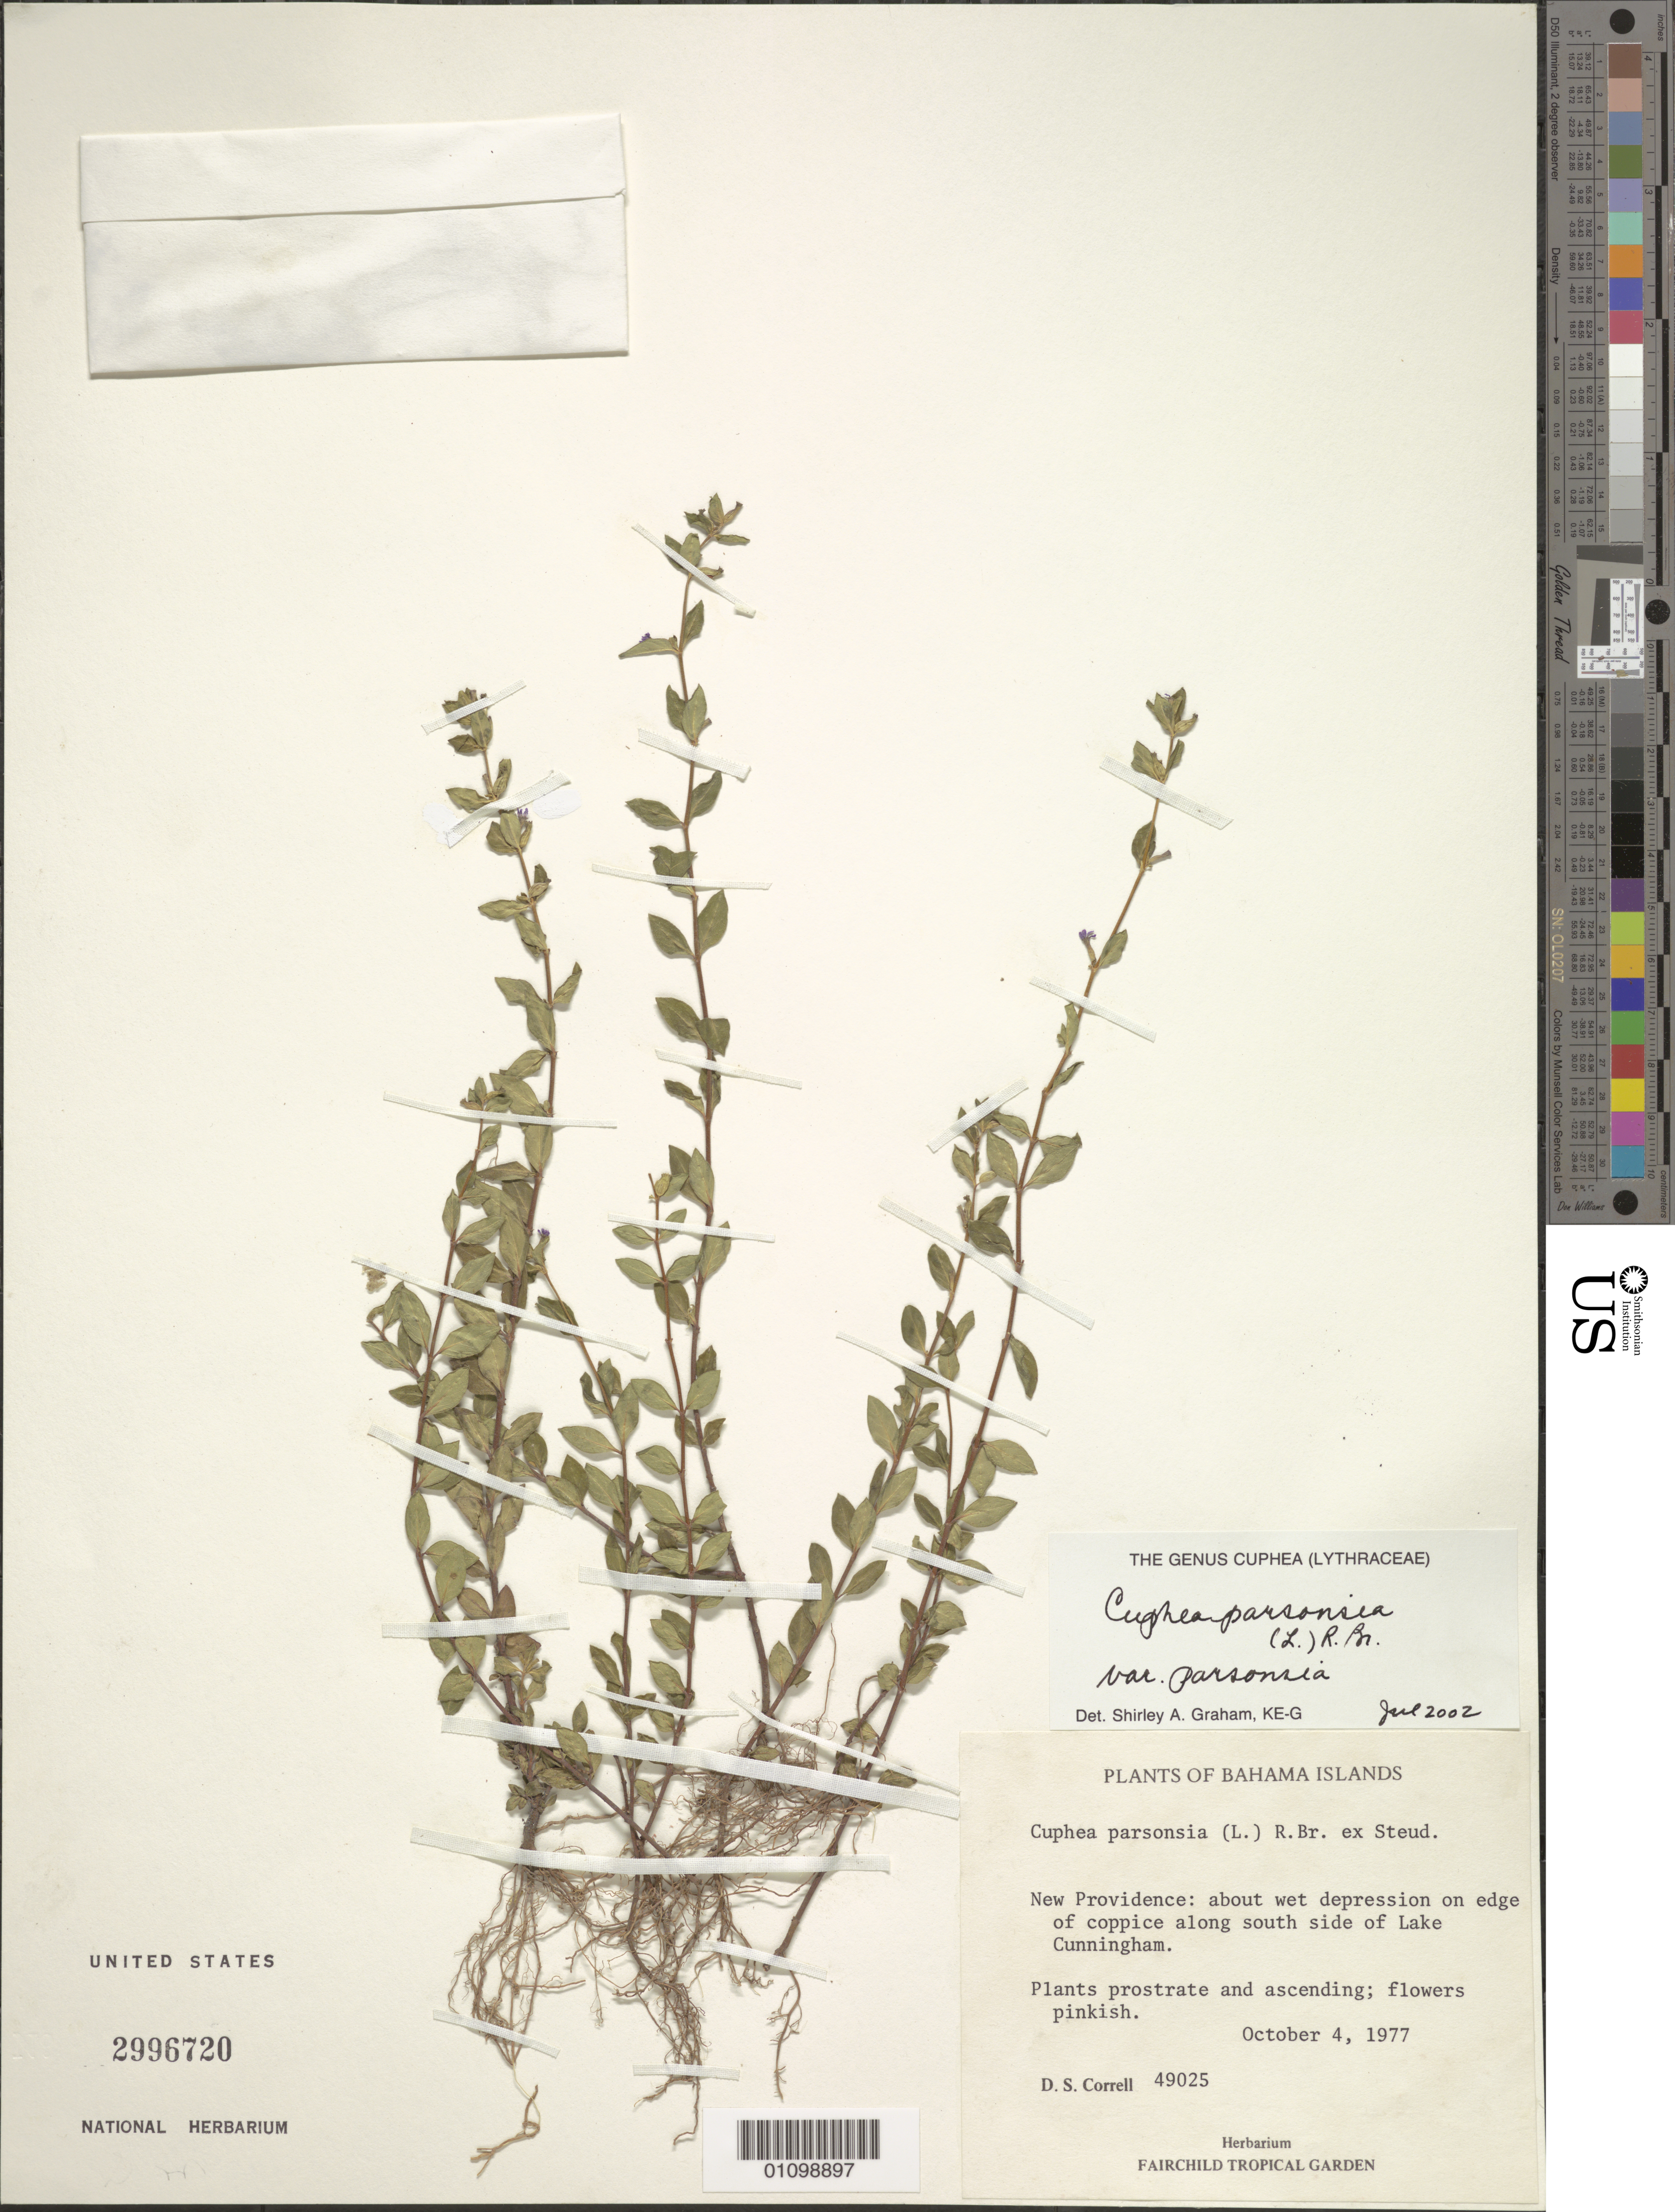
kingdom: Plantae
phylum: Tracheophyta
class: Magnoliopsida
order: Myrtales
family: Lythraceae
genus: Cuphea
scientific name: Cuphea parsonsia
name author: (L.) R. Br. ex Steud.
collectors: D. S. Correll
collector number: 49025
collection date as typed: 04 Oct 1977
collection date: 1977-10-04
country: Bahamas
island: New Providence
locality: About wet depression on edge of coppice alsong S side of Lake Cunningham.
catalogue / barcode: US 2996720